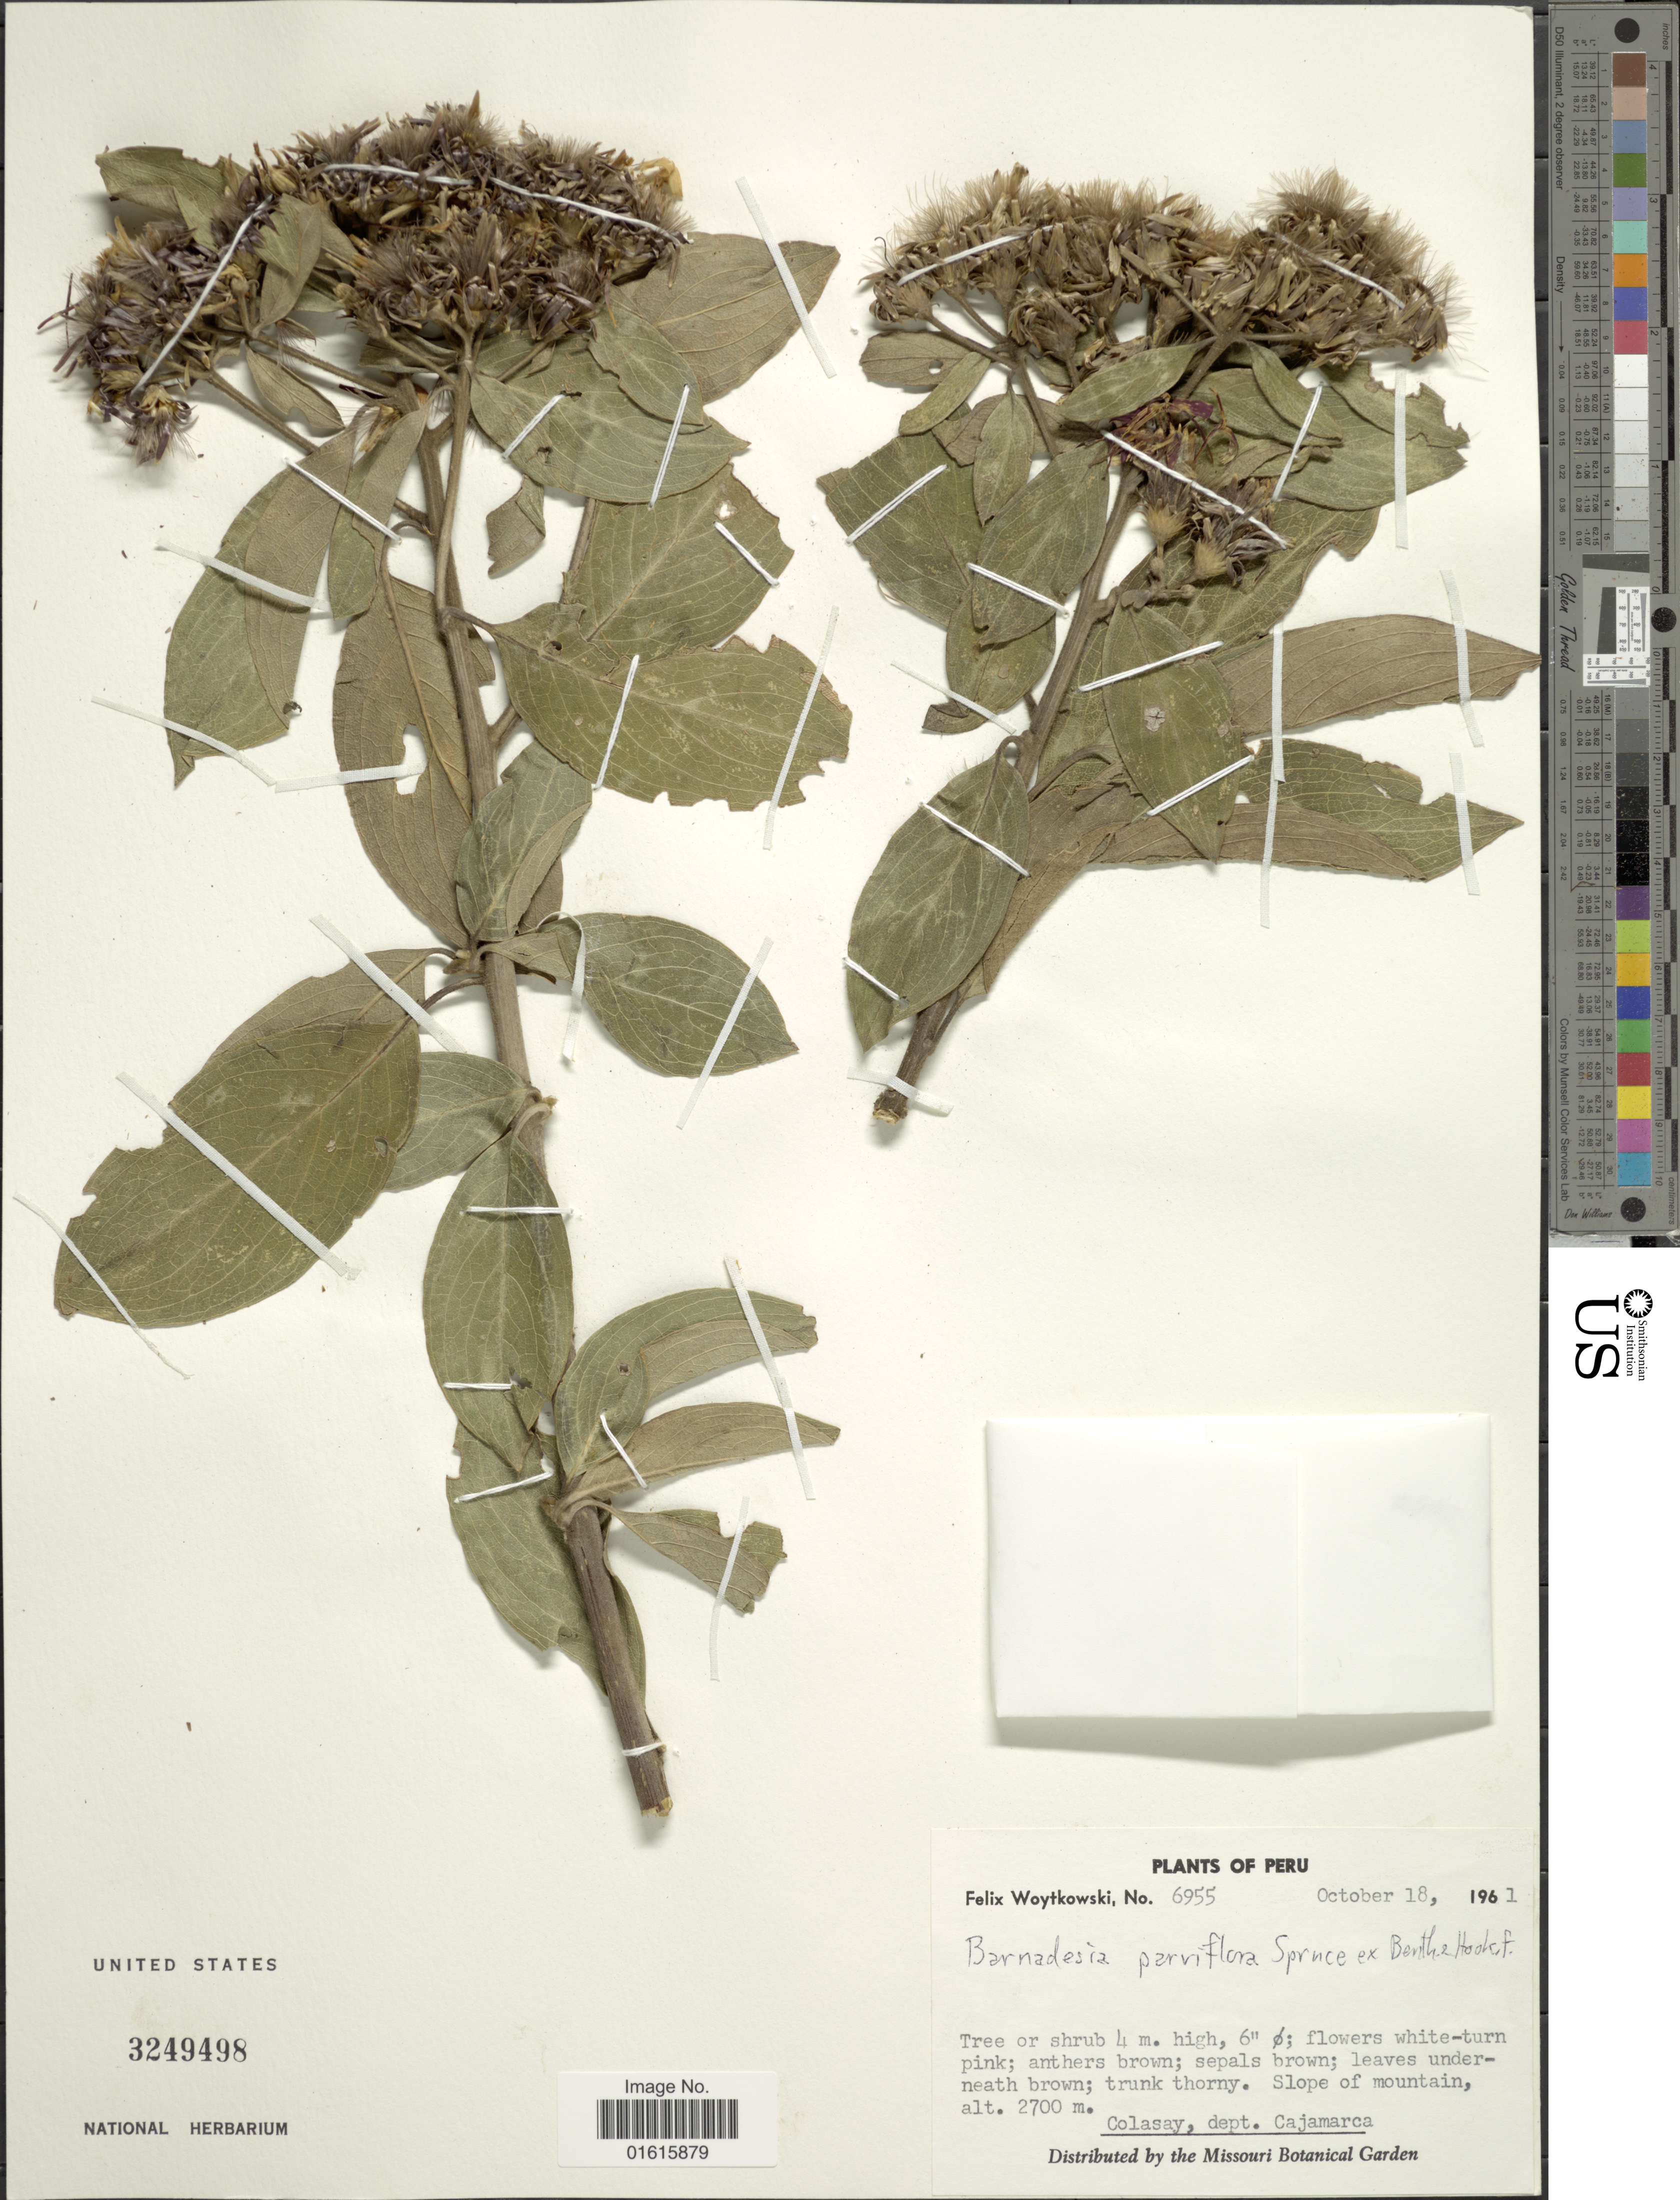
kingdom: Plantae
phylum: Tracheophyta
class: Magnoliopsida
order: Asterales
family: Asteraceae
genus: Barnadesia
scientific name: Barnadesia parviflora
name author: Spruce ex Benth. & Hook. f.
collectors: F. Woytkowski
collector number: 6955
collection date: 1961-10-18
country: Peru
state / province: Cajamarca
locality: Slope of mountain, Colasay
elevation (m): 2700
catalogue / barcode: US 3249498